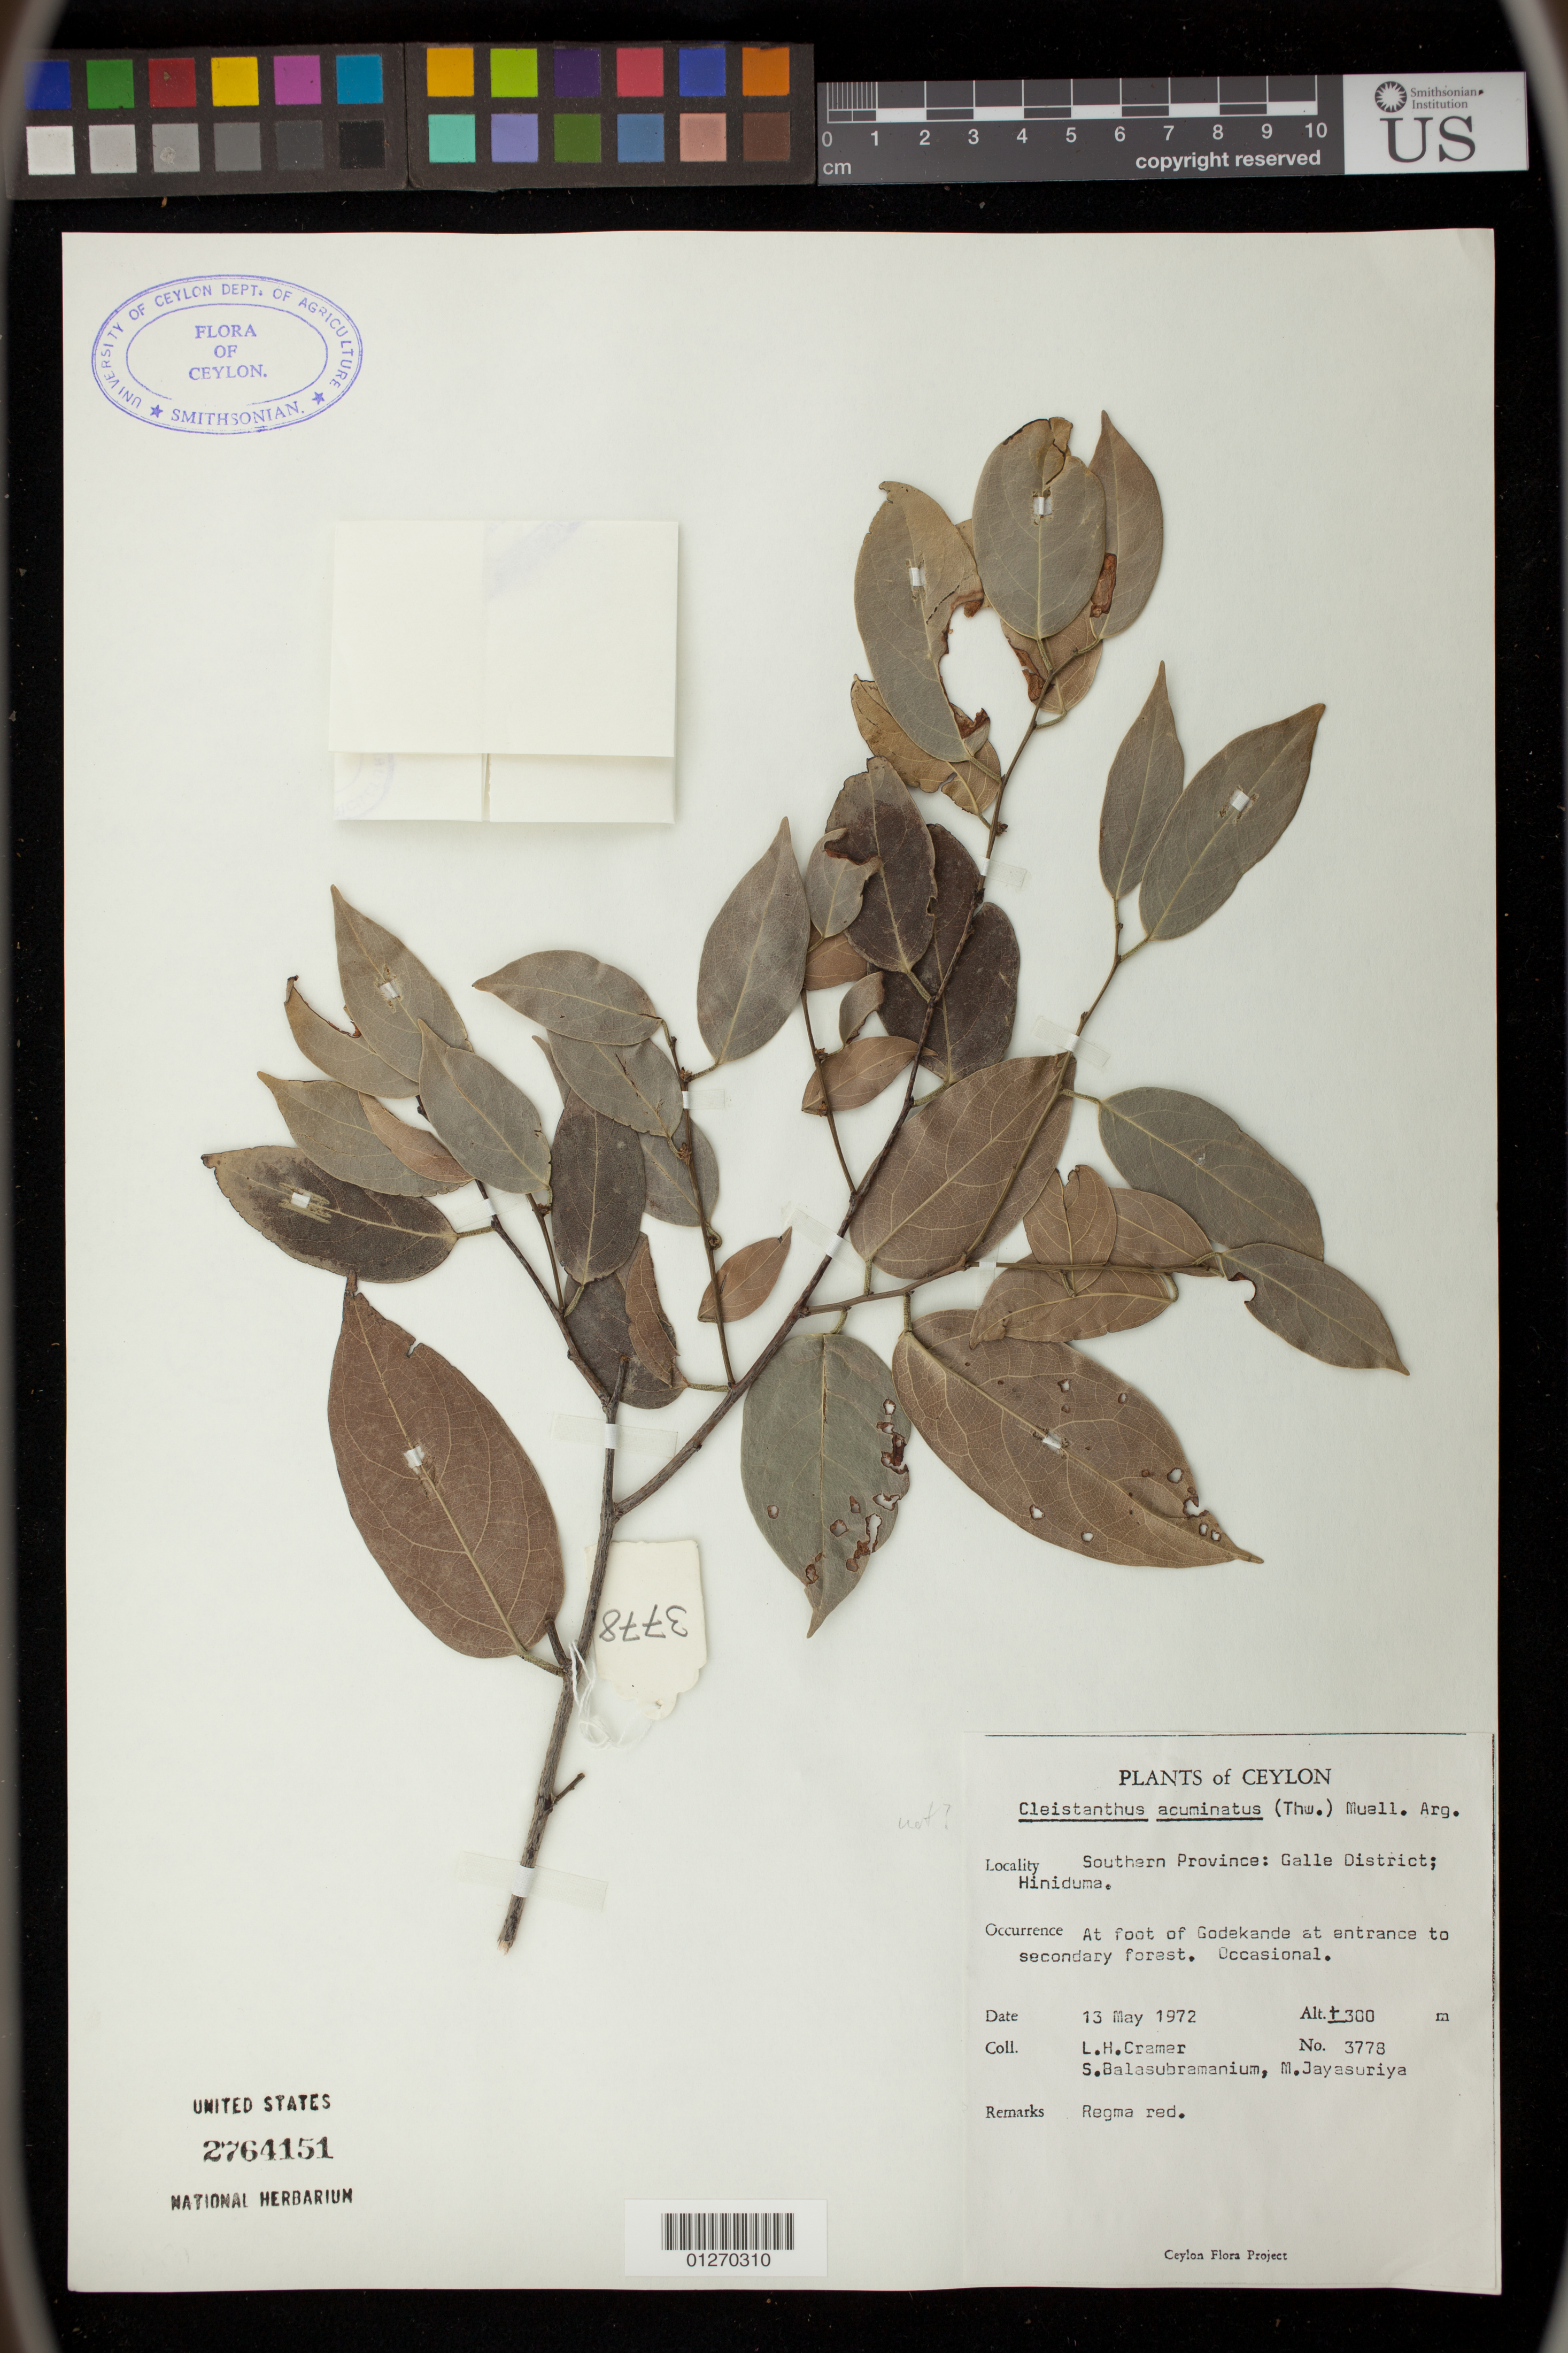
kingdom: Plantae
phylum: Tracheophyta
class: Magnoliopsida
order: Malpighiales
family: Phyllanthaceae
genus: Cleistanthus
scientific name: Cleistanthus acuminatus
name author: (Thwaites) Müll. Arg.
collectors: L. H. Cramer, S. Balasubramanium & M. Jayasuriya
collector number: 3778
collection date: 1972-05-13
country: Sri Lanka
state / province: Southern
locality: Galle District; Hiniduma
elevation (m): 300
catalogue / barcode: US 2764151